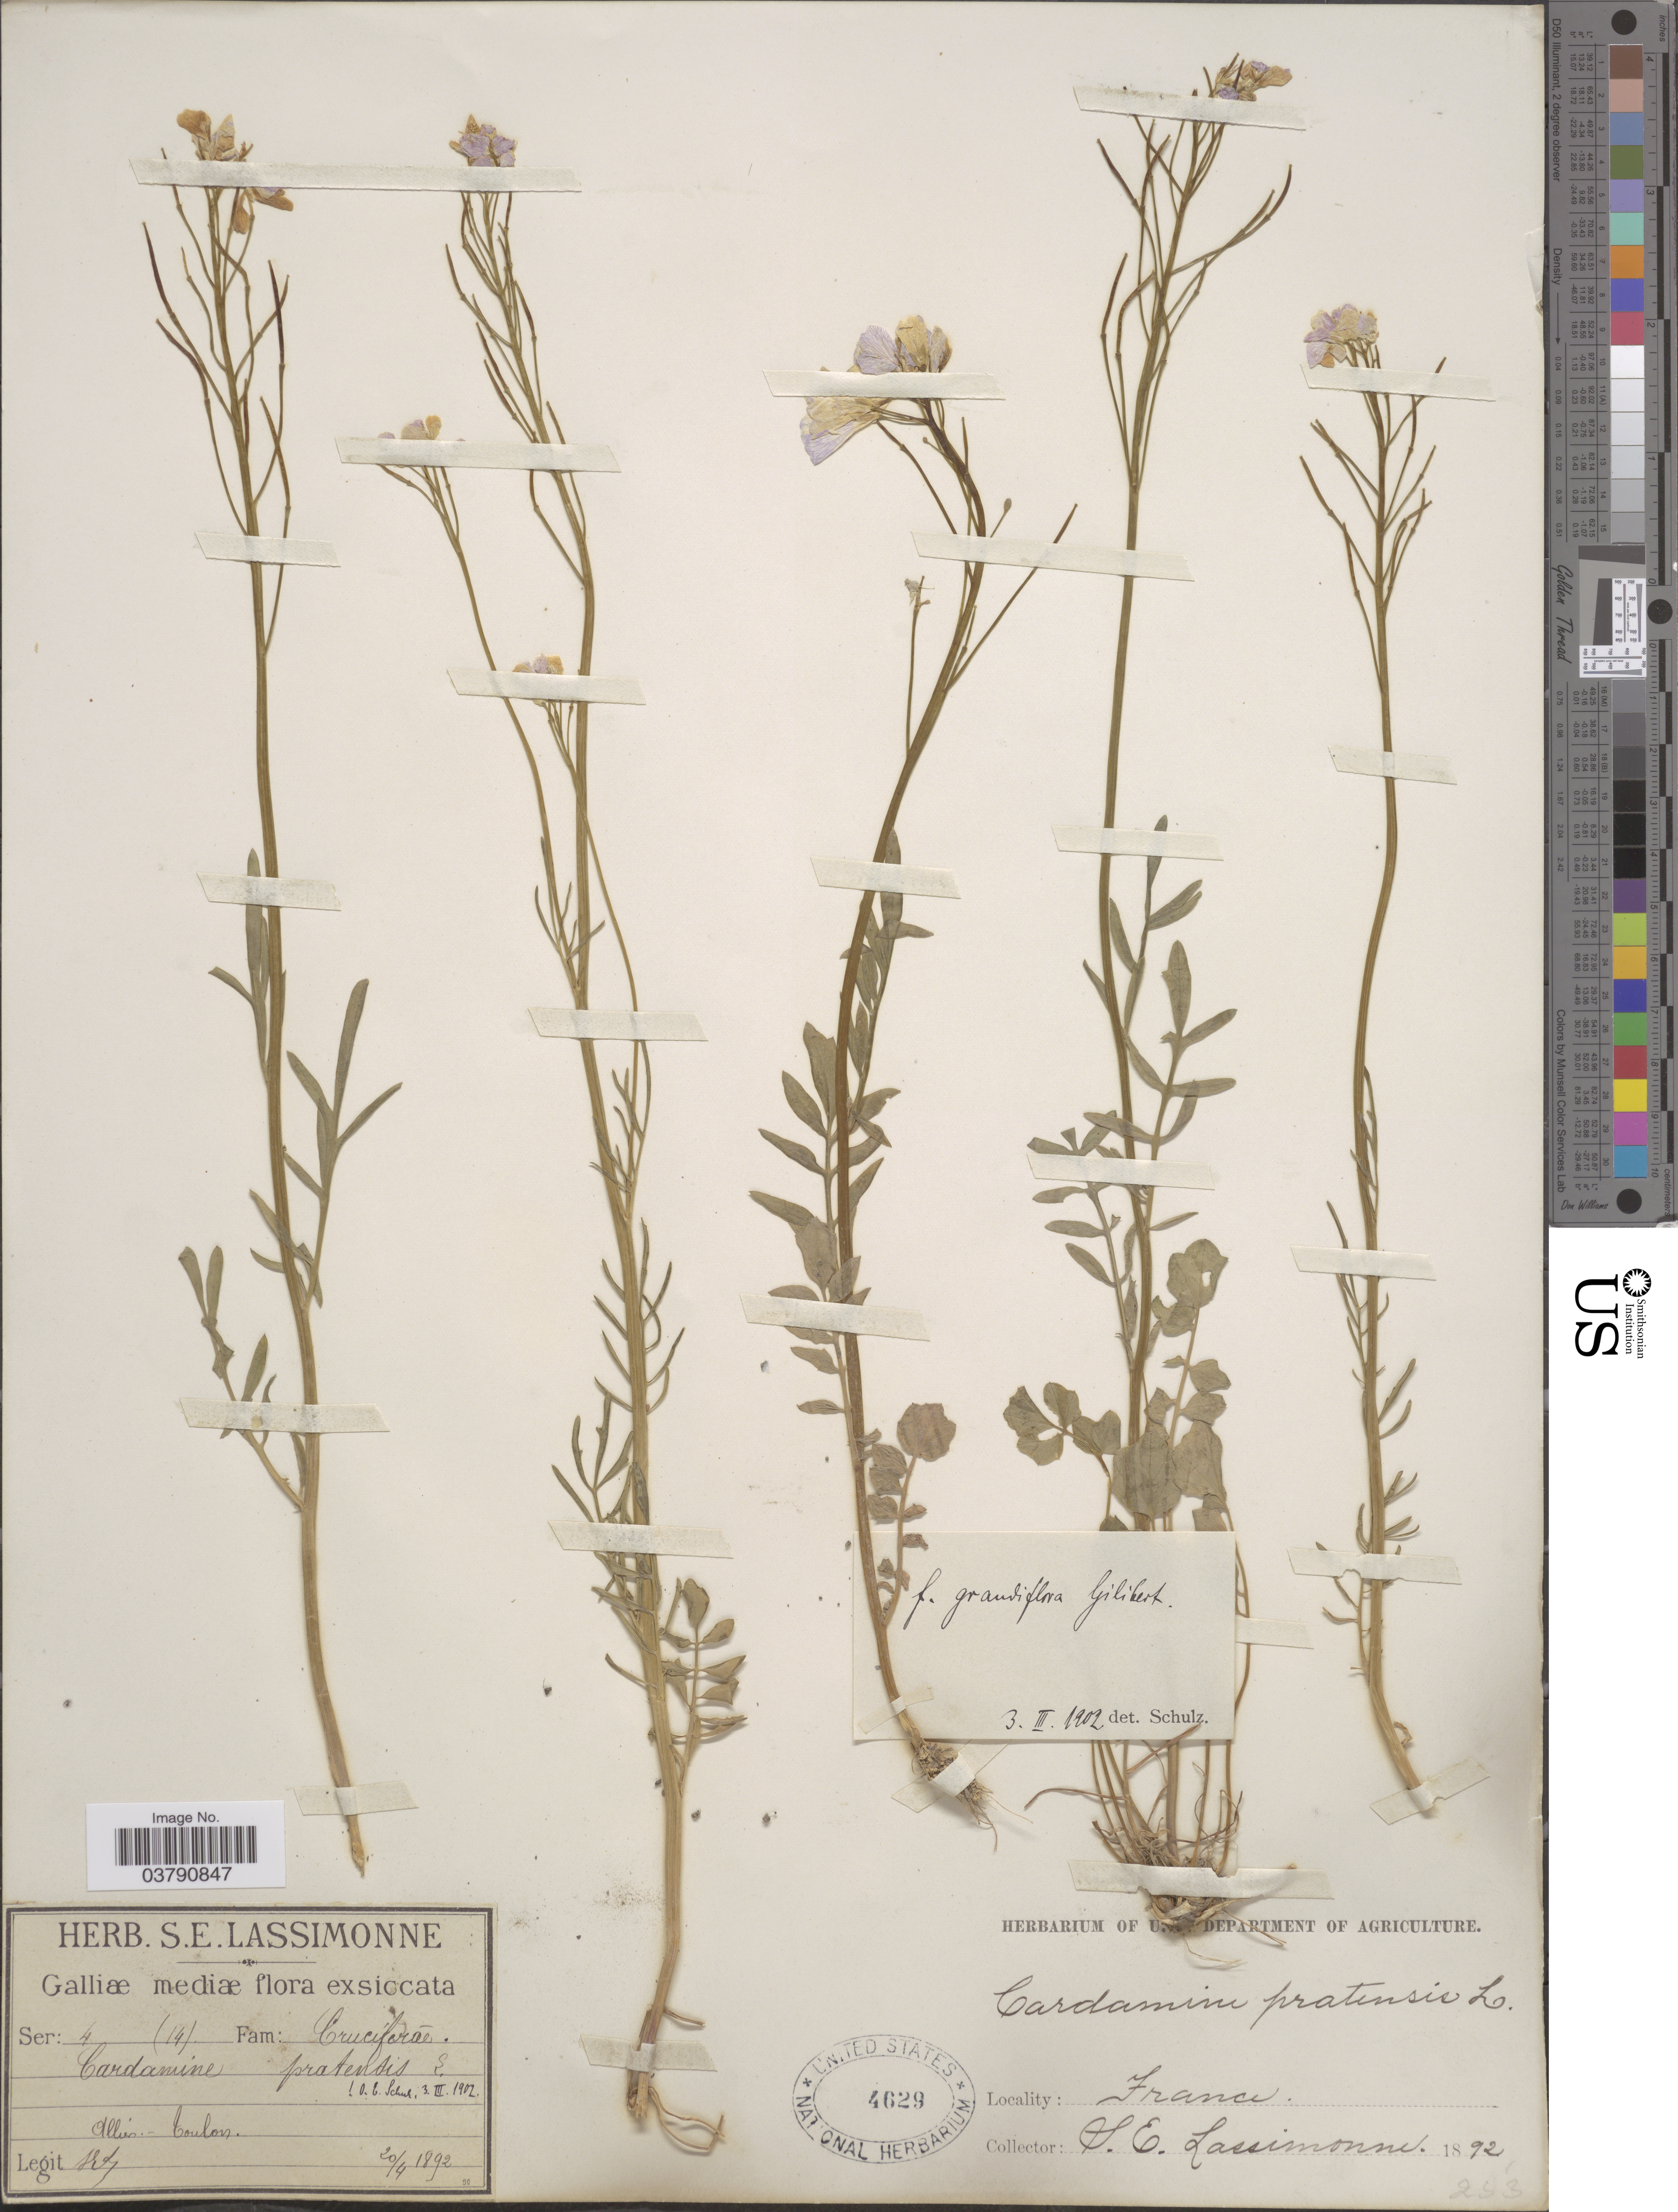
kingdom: Plantae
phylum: Tracheophyta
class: Magnoliopsida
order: Brassicales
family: Brassicaceae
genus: Cardamine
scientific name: Cardamine pratensis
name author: L.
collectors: S. Lassimonne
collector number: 253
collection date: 1892-04-20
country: France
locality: Galliæ mediæ. Allier- Toulon.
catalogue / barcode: US 4629